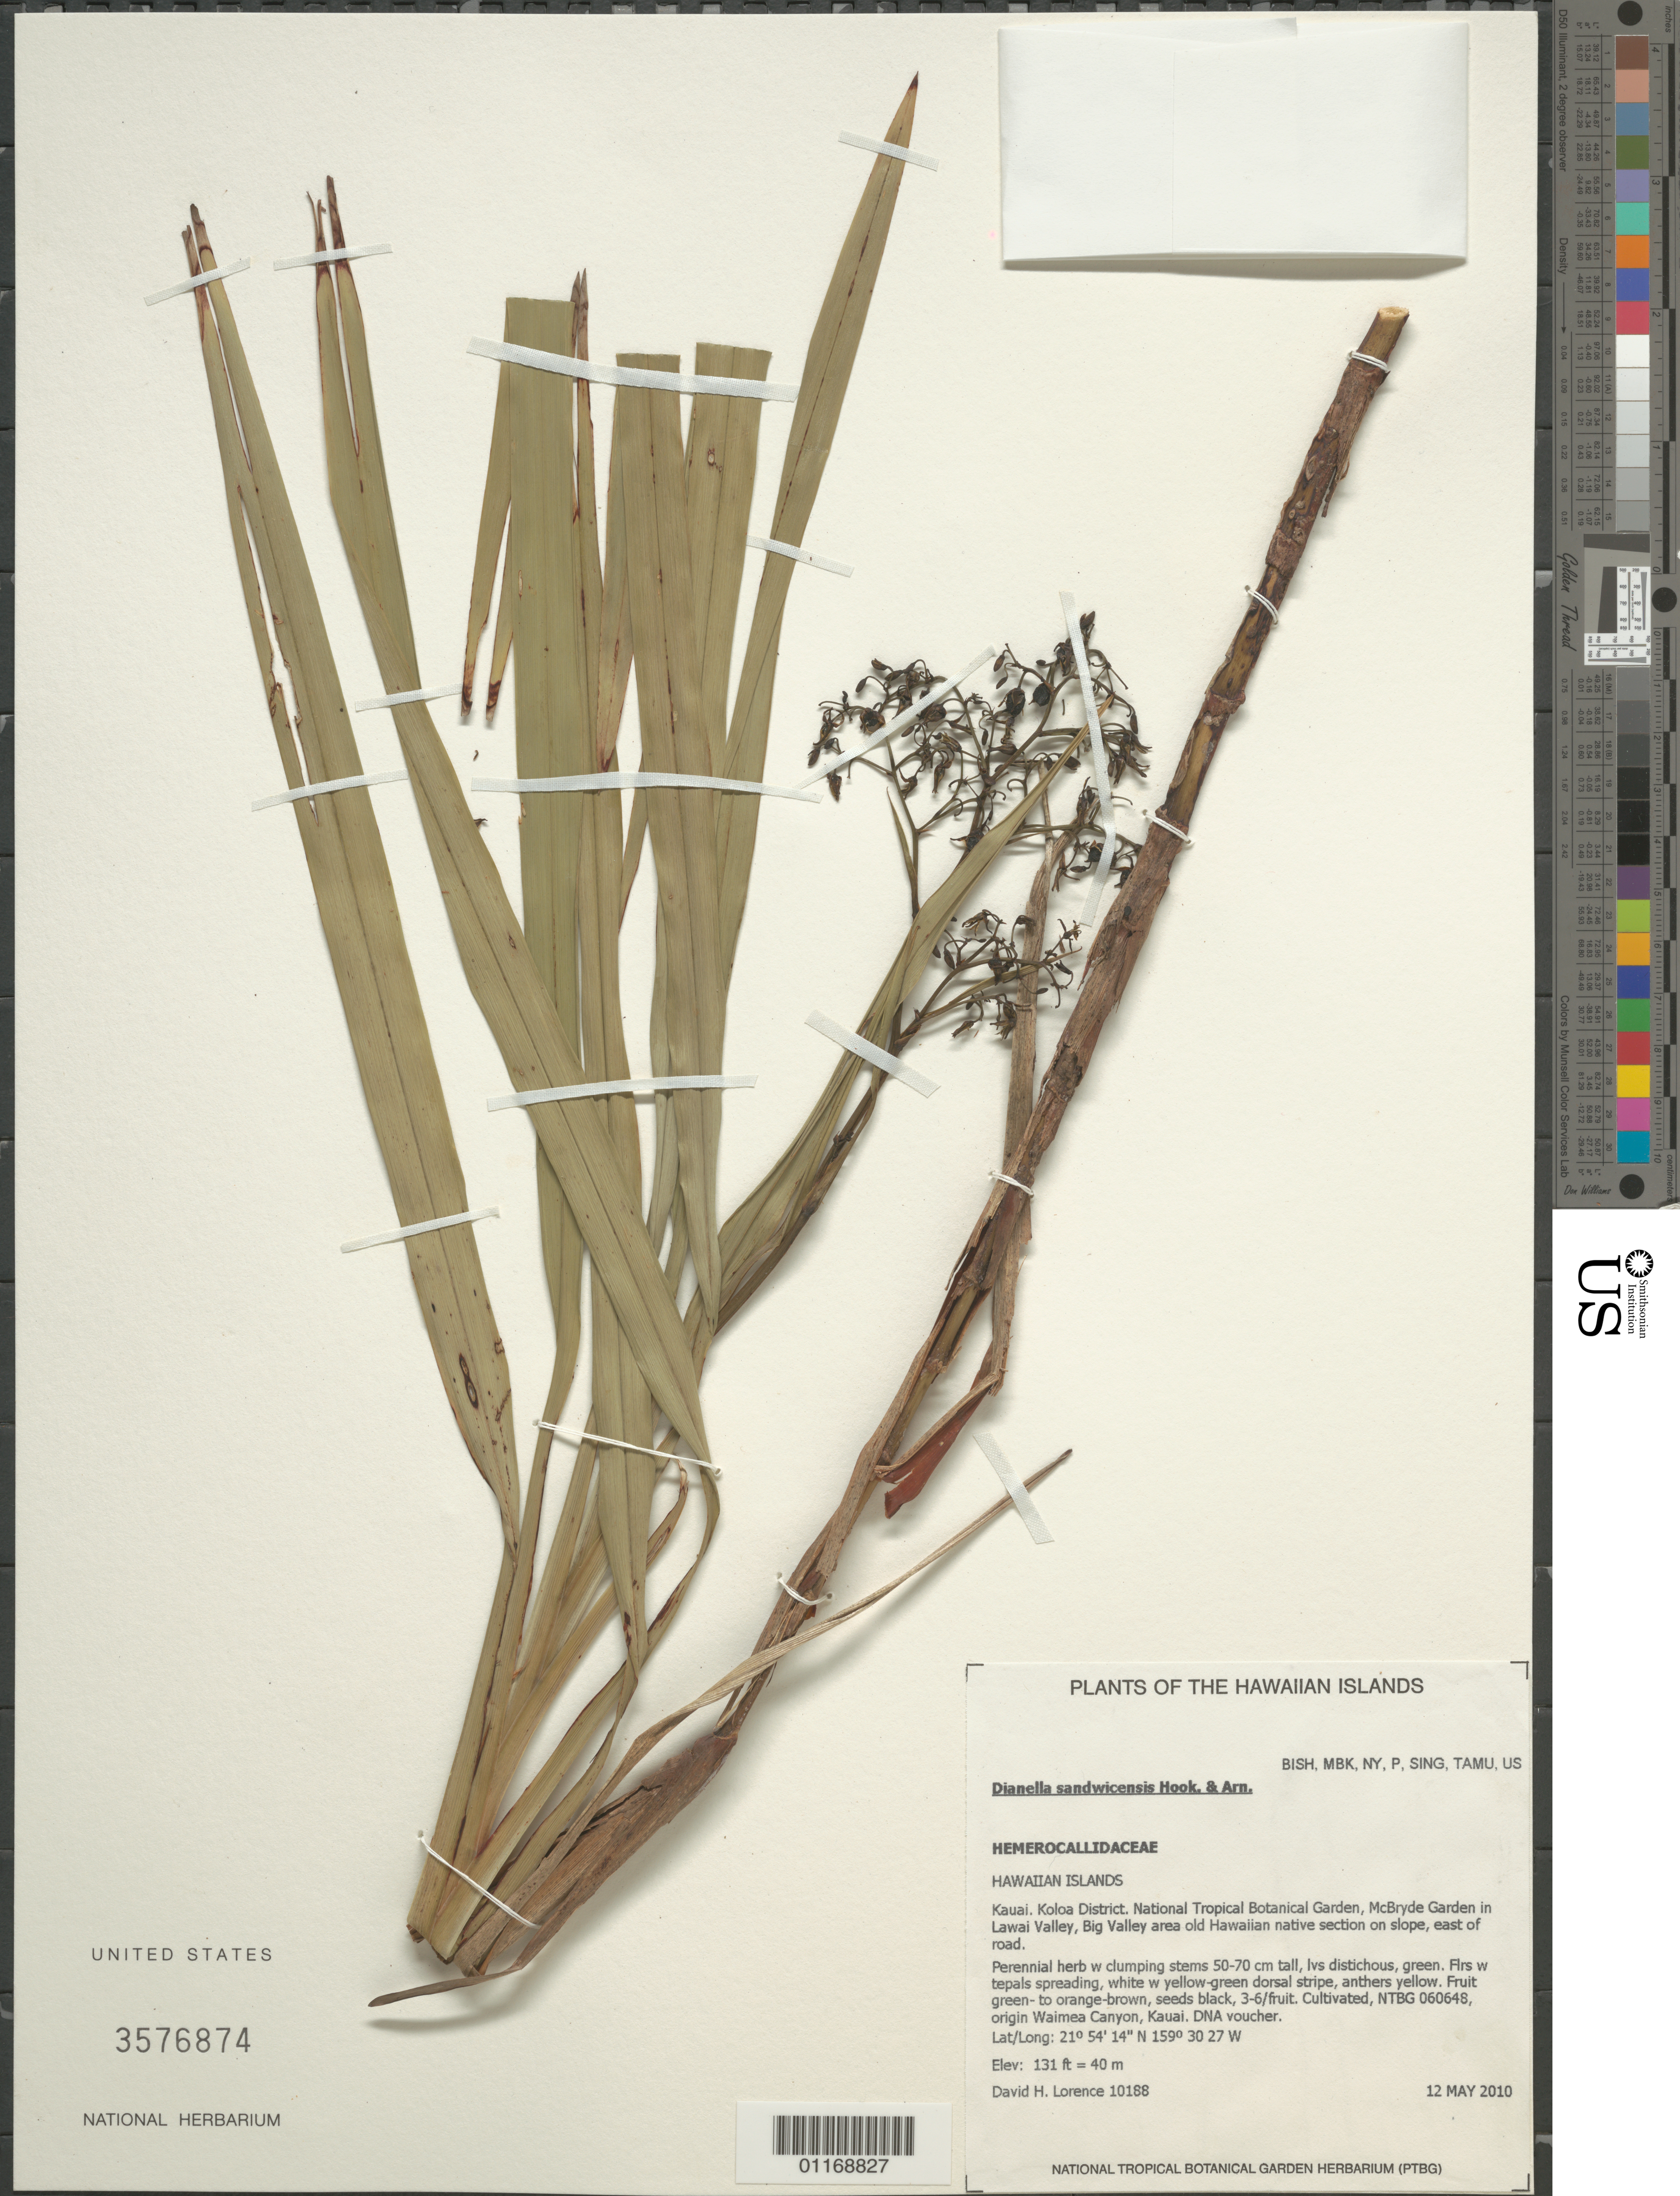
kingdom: Plantae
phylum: Tracheophyta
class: Liliopsida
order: Asparagales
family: Asphodelaceae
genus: Dianella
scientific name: Dianella sandwicensis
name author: Hook. & Arn.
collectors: D. Lorence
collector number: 10188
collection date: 2010-05-12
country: United States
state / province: Hawaii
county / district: Kauai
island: Kaua'i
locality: National Tropical Botanical Garden, McBryde Garden in Lawai Valley, Big Valley area old Hawaiian native section on slope, east of road.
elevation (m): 40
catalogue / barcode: US 3576874